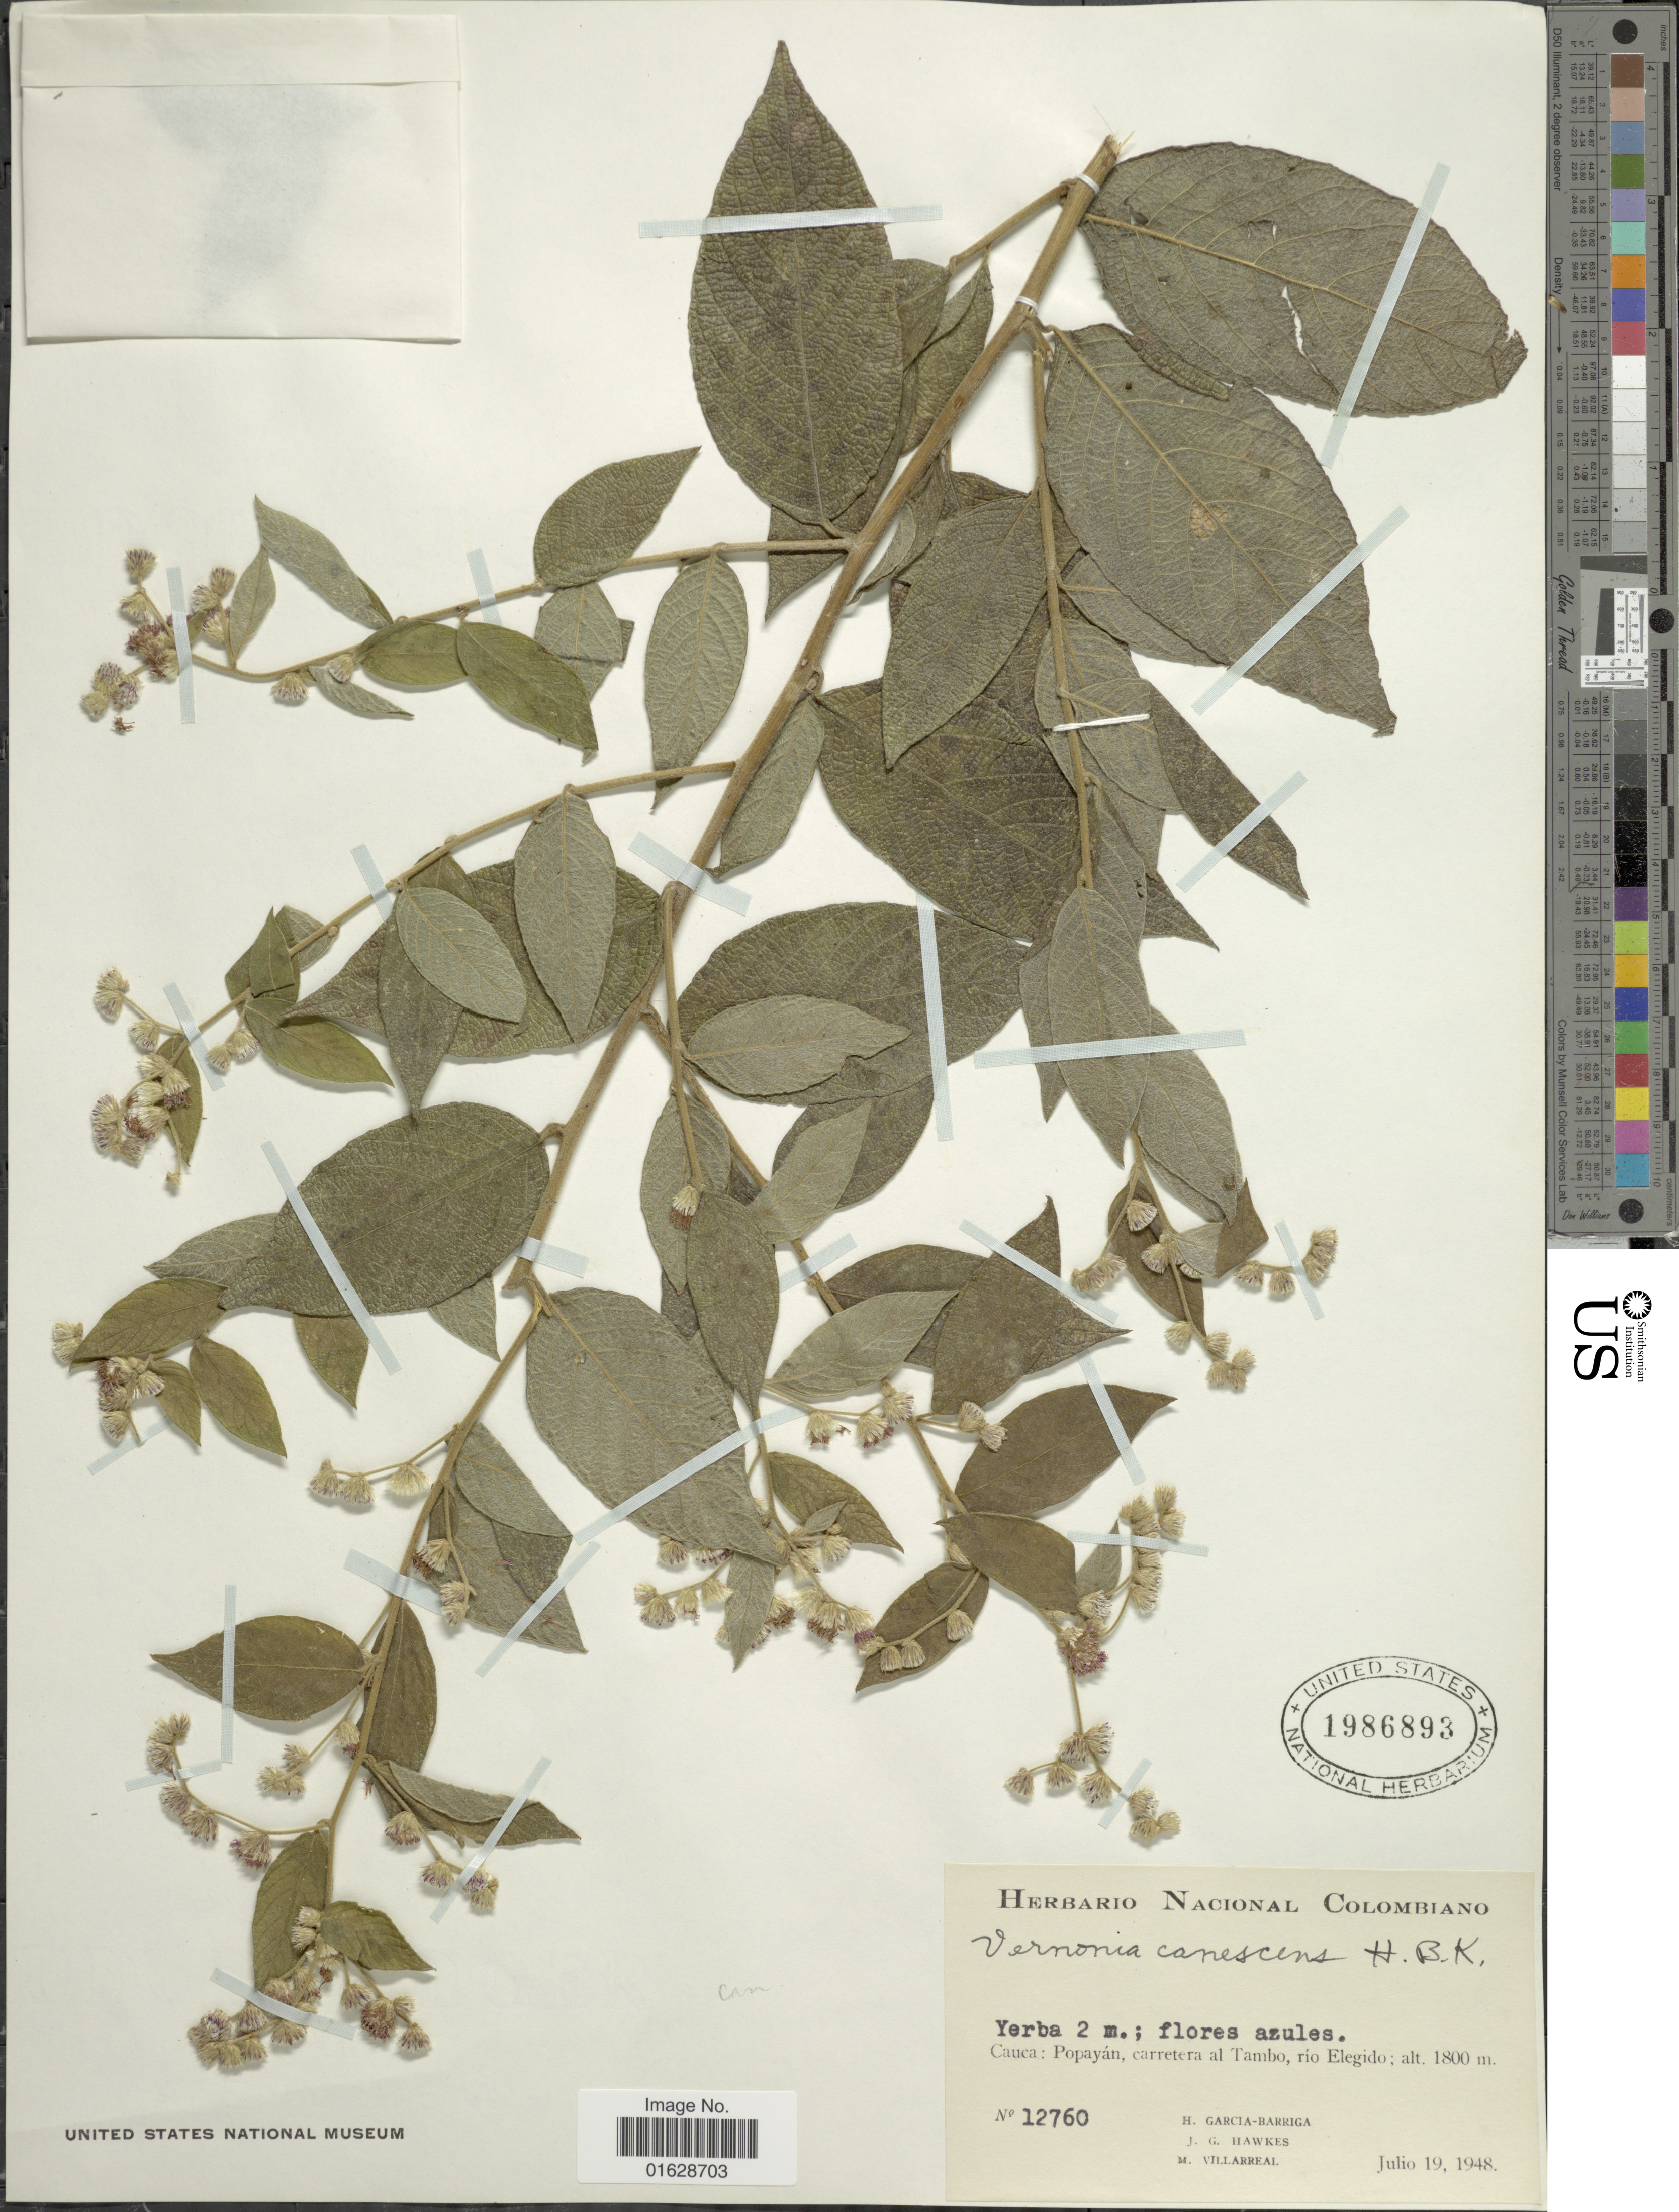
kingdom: Plantae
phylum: Tracheophyta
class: Magnoliopsida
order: Asterales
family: Asteraceae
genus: Lepidaploa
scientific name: Lepidaploa canescens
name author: (Kunth) H. Rob.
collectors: H. García Barriga, J. Hawkes & M. Villarreal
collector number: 12760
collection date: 1948-07-19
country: Colombia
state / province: Cauca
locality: Colombiano. Cauca: Popoyan, carretera al Tambo, rio Elegido.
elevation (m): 1800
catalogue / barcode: US 1986893